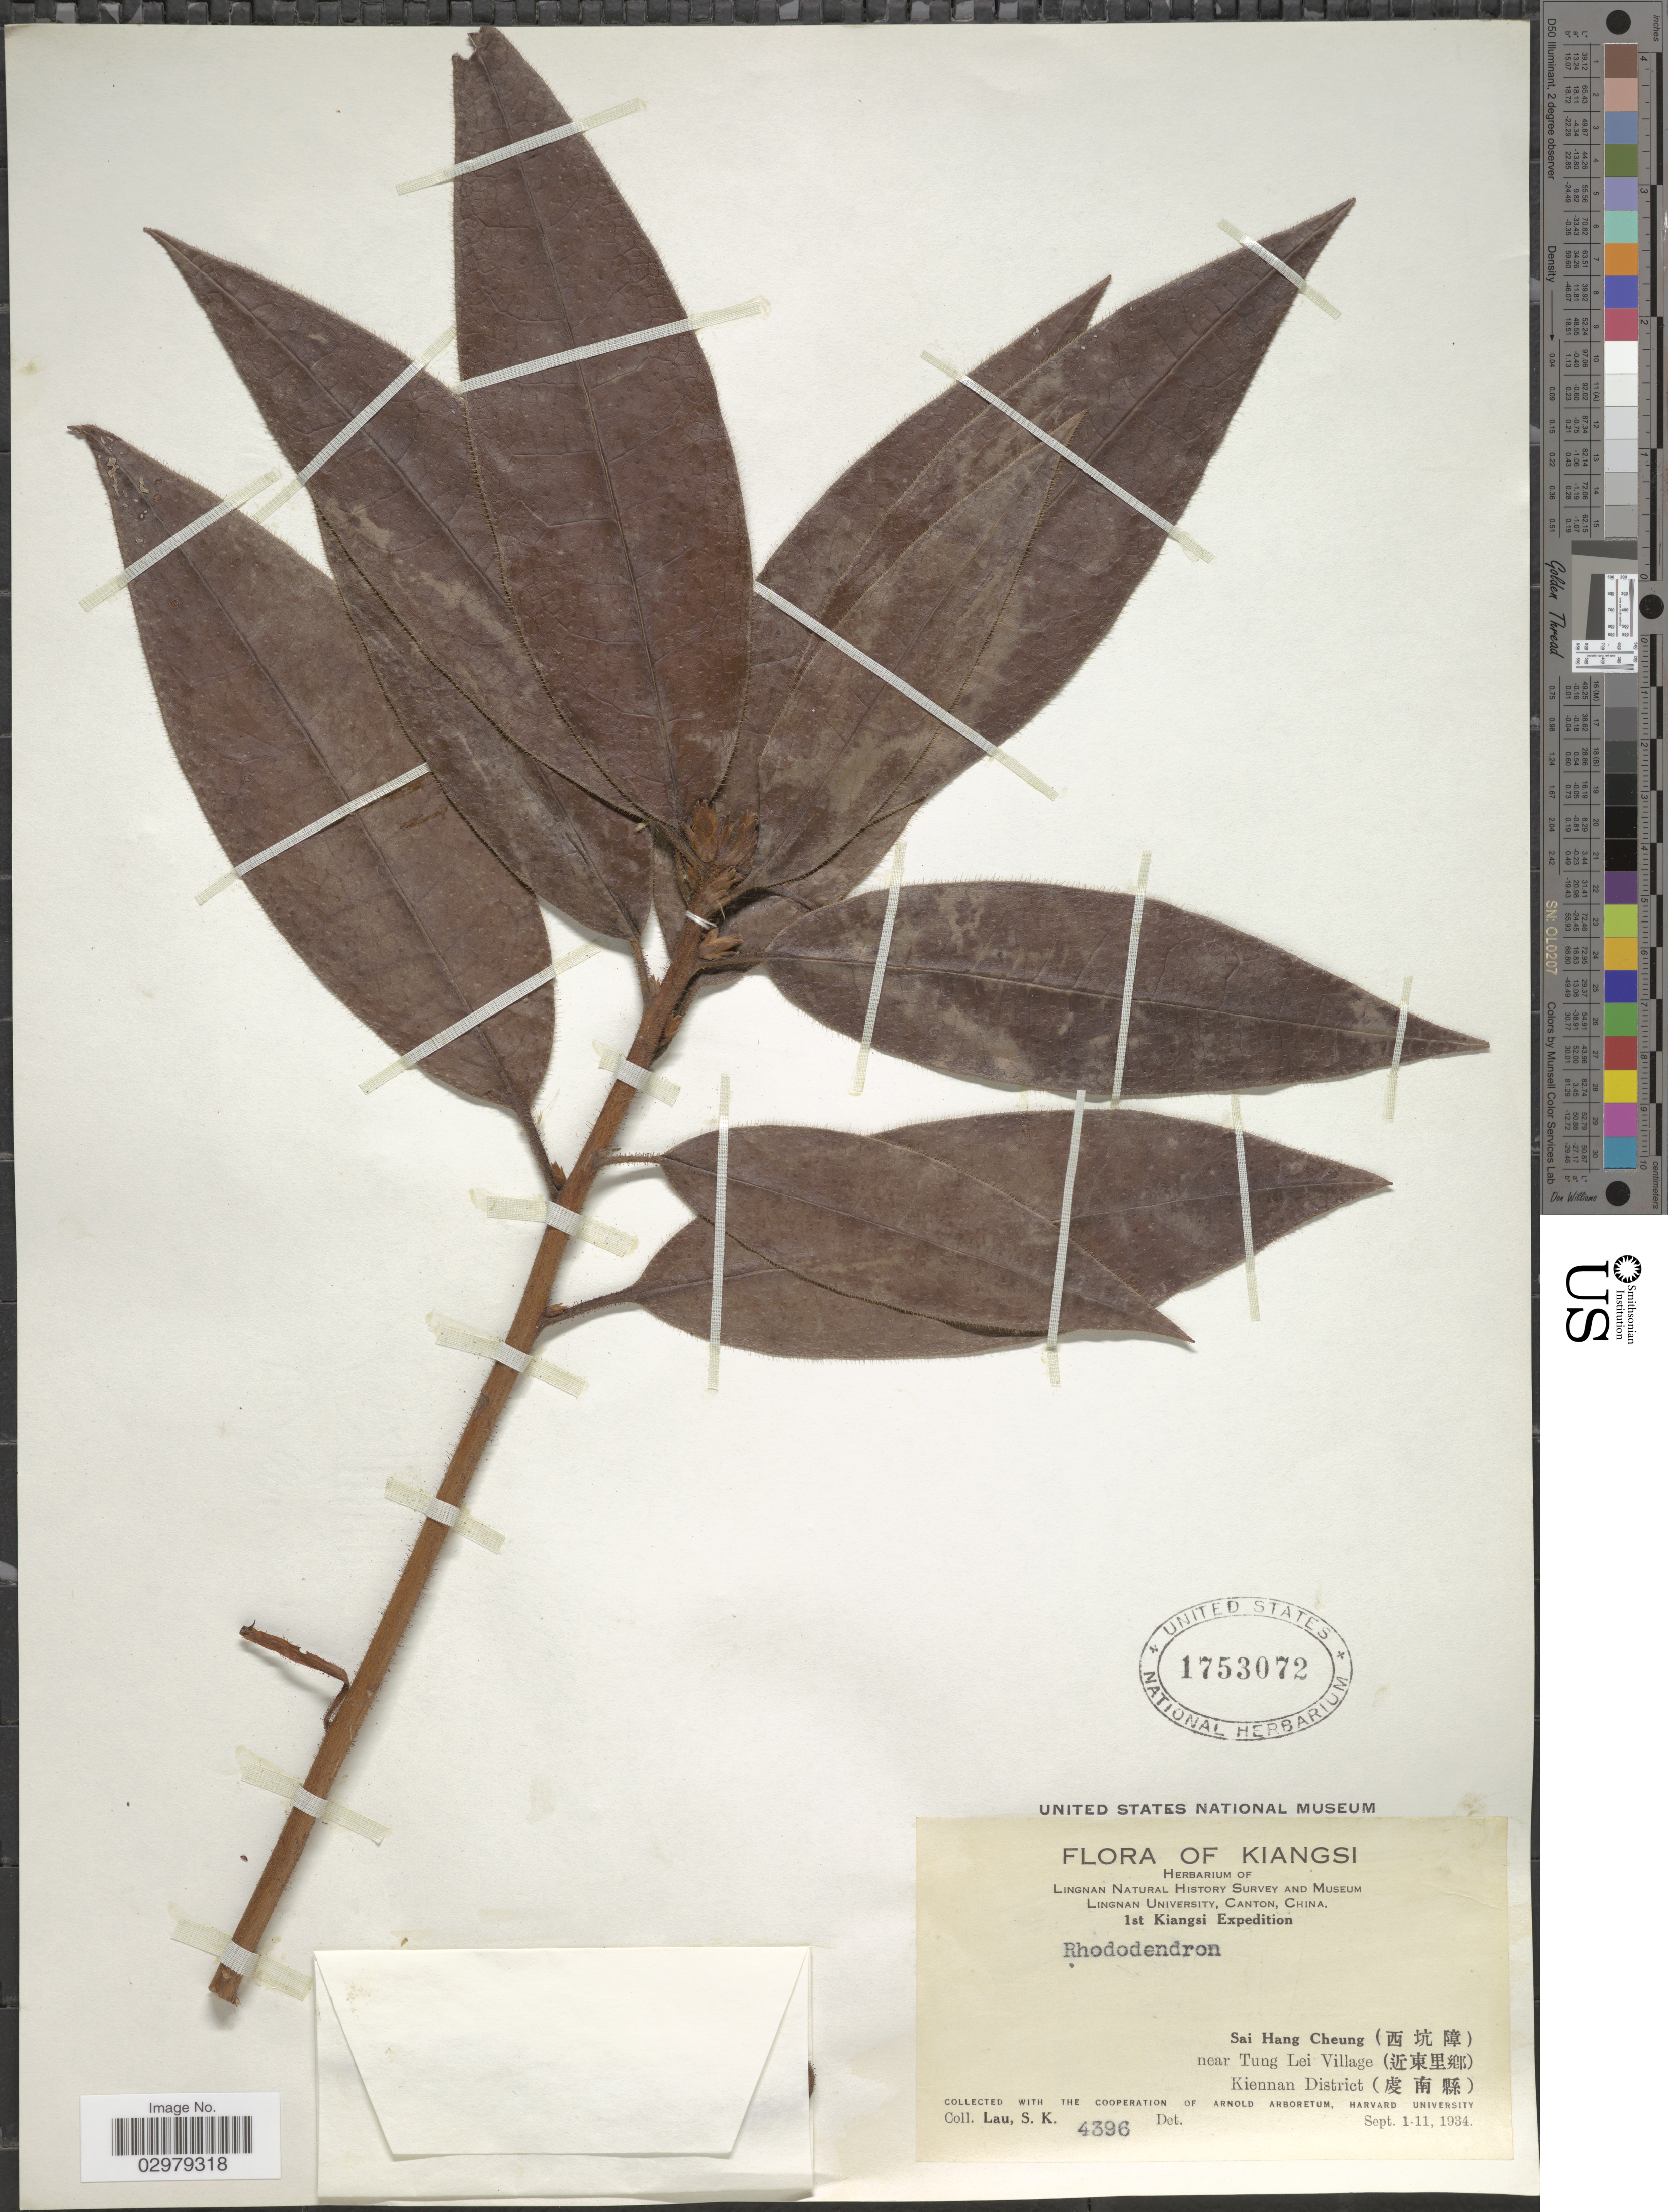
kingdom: Plantae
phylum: Tracheophyta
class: Magnoliopsida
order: Ericales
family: Ericaceae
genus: Rhododendron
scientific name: Rhododendron sp.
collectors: S. K. Lau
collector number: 4396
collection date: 1934-09-01/1934-09-11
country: China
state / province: Jiangxi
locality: Kiangsi. Sai Hang Cheung near Tung Lei Village. Kiennan District.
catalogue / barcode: US 1753072